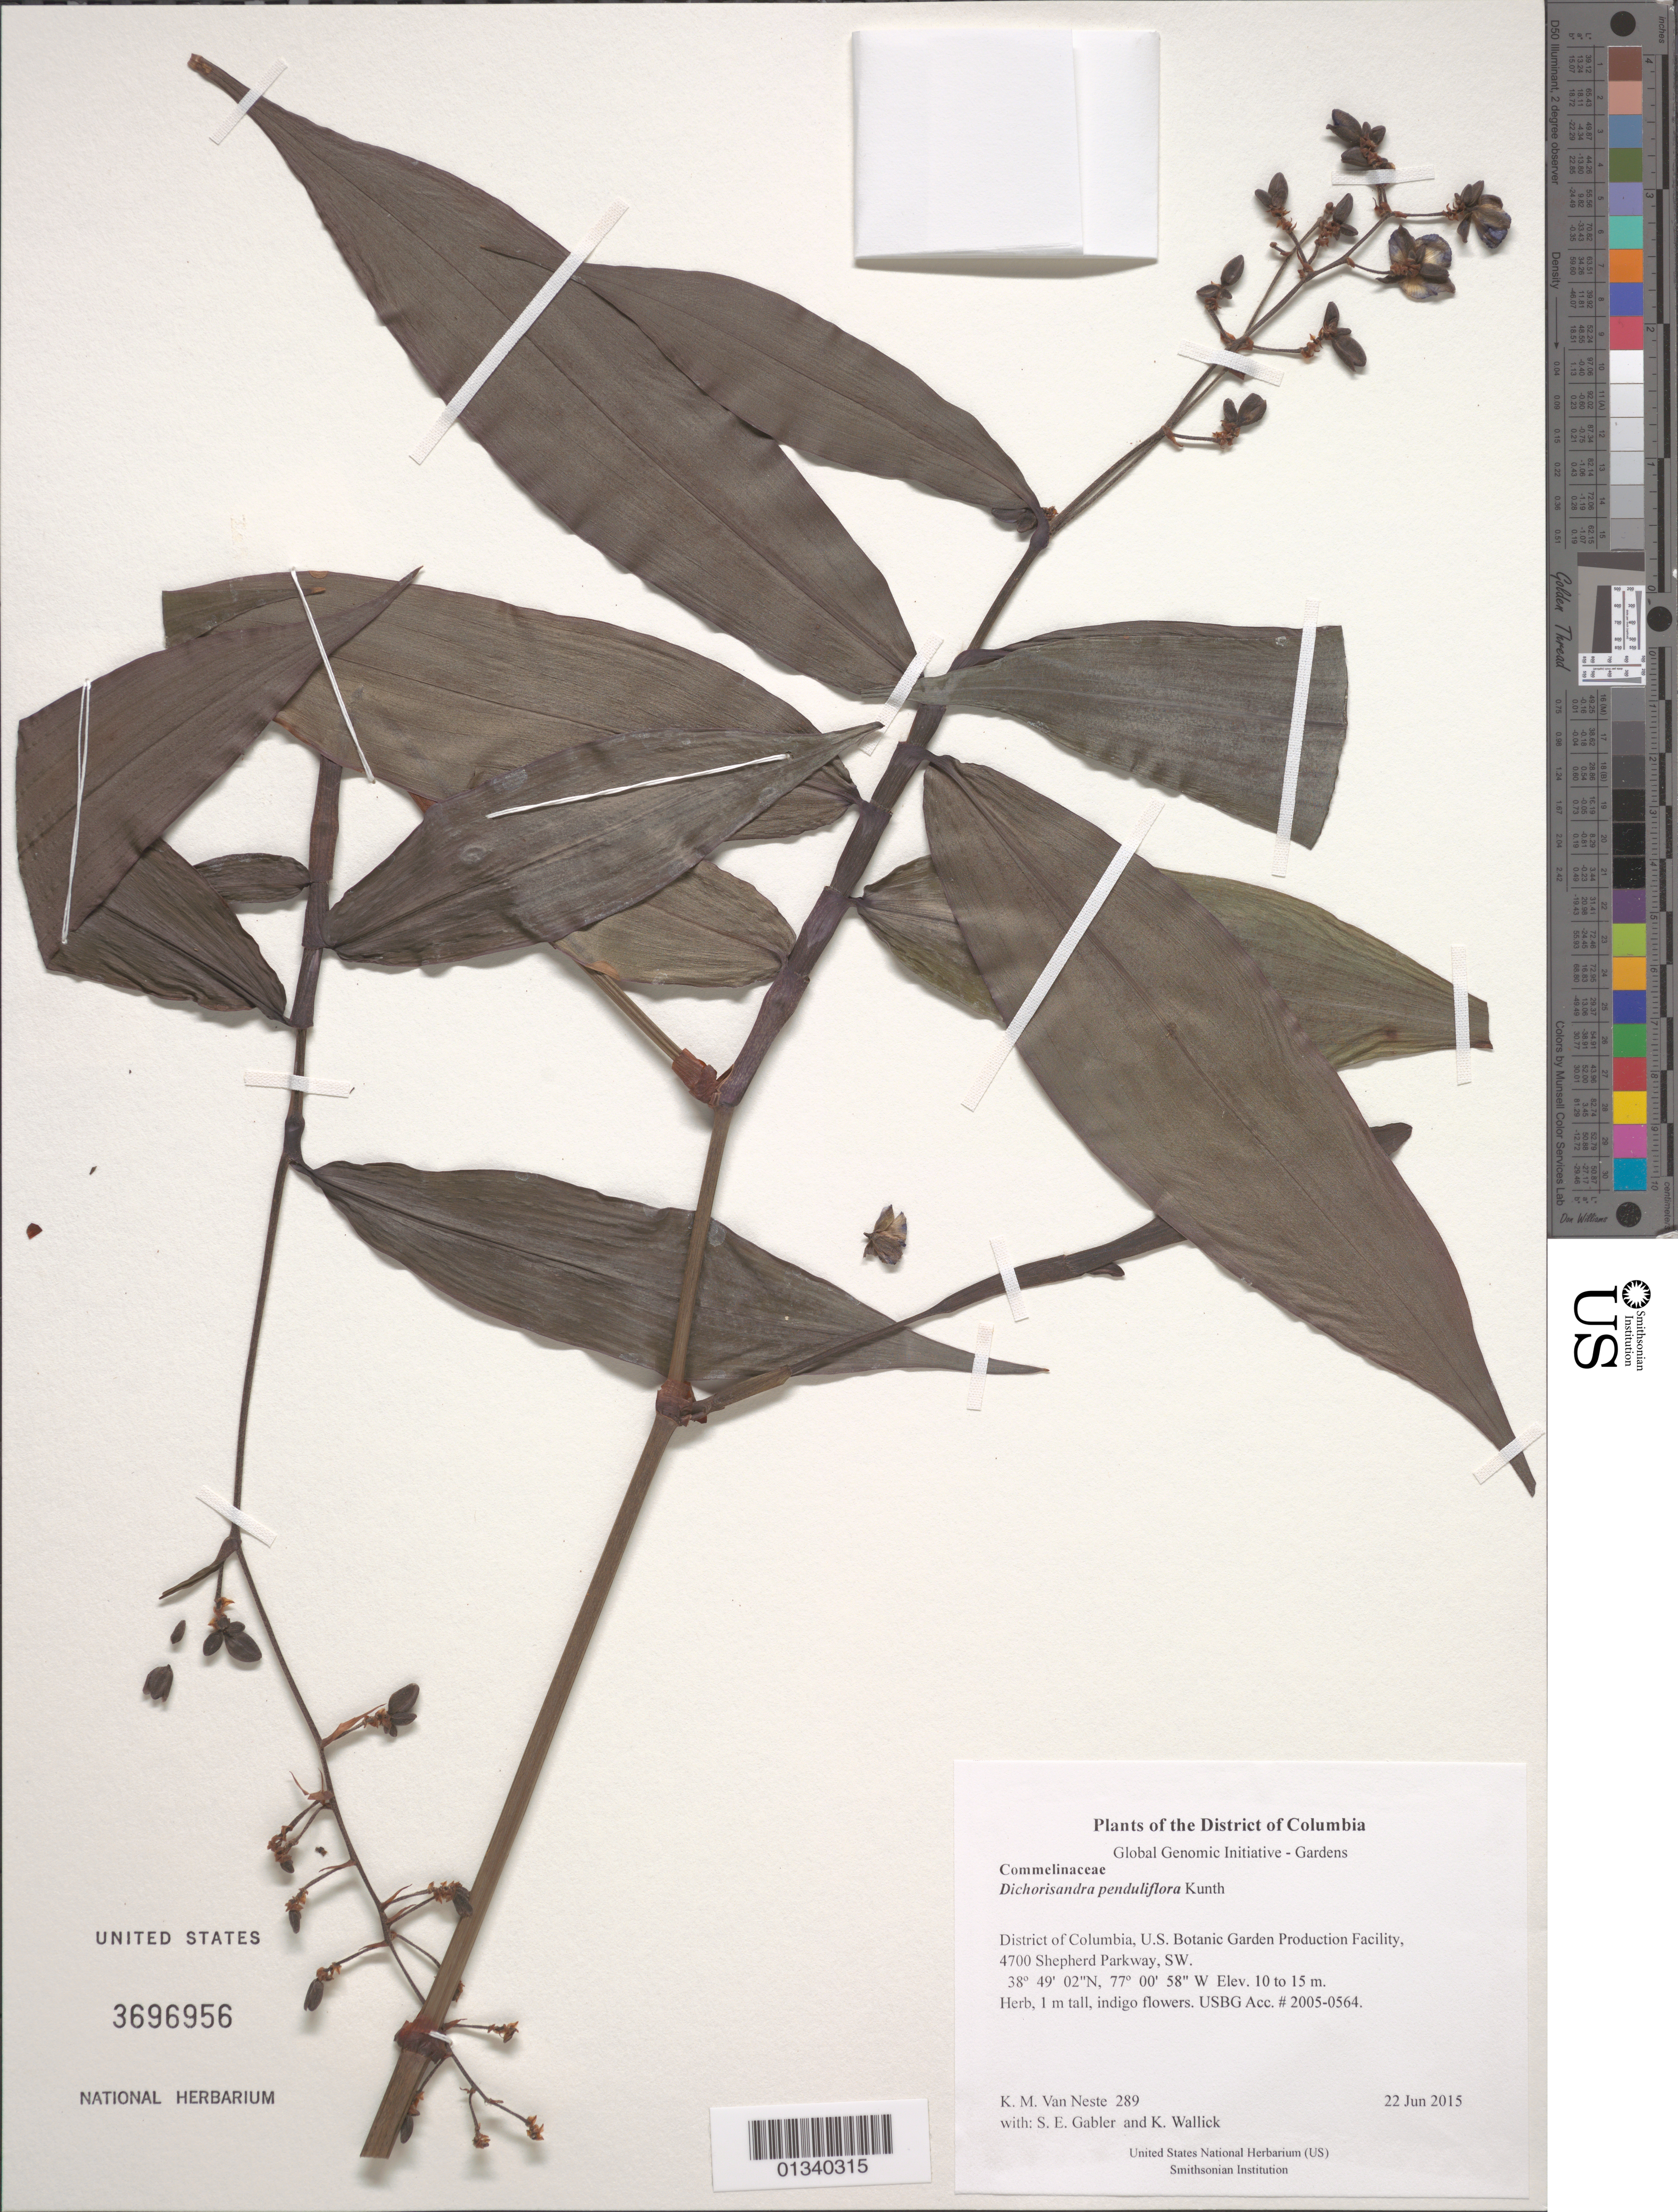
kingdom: Plantae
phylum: Tracheophyta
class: Liliopsida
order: Commelinales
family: Commelinaceae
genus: Dichorisandra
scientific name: Dichorisandra penduliflora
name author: Kunth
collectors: K. M. Van Neste, S. E. Gabler & K. Wallick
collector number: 289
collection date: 2015-06-22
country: United States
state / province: District of Columbia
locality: U.S. Botanic Garden Production Facility, 4700 Shepherd Parkway, SW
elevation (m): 10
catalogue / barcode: US 3696956